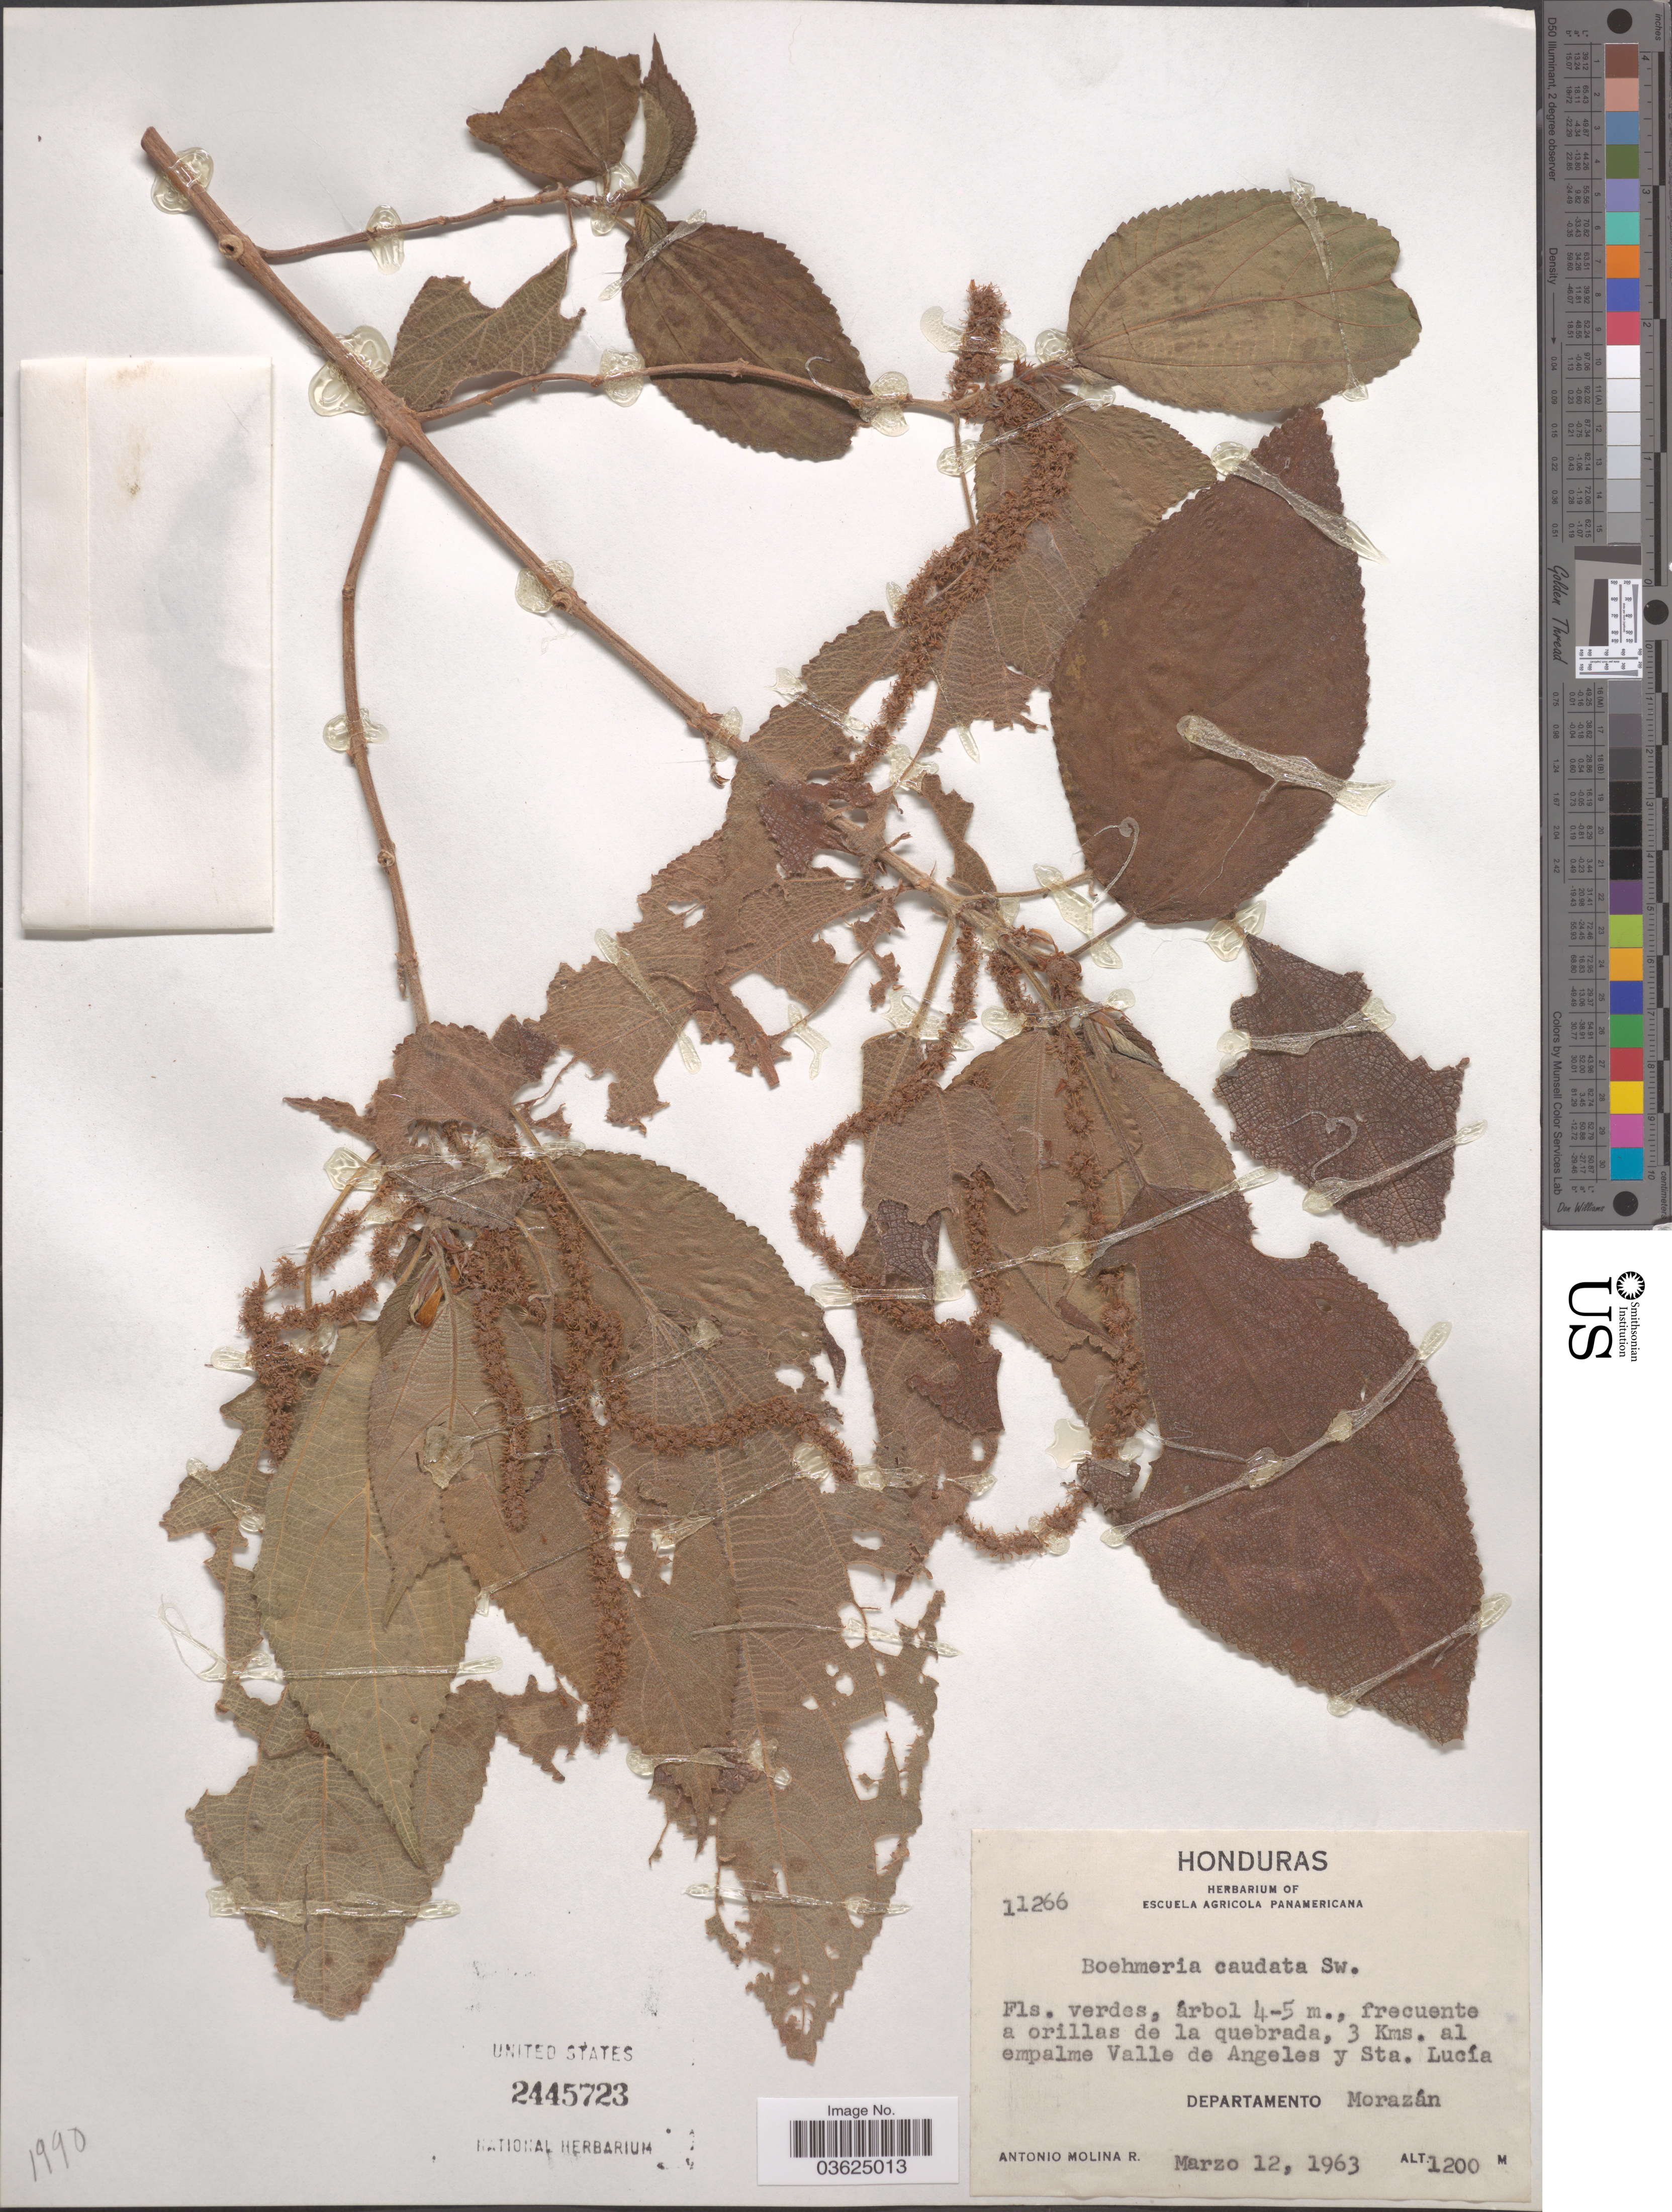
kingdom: Plantae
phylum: Tracheophyta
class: Magnoliopsida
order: Rosales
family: Urticaceae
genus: Boehmeria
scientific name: Boehmeria caudata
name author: Sw.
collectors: A. Molina R.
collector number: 11266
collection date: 1963-03-12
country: Honduras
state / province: Fco. Morazán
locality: A orillas de la quebrada, 3 Kms. al empalme Valle de Angeles y Sta. Lucía. Departamento Morazán.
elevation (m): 1200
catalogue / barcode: US 2445723